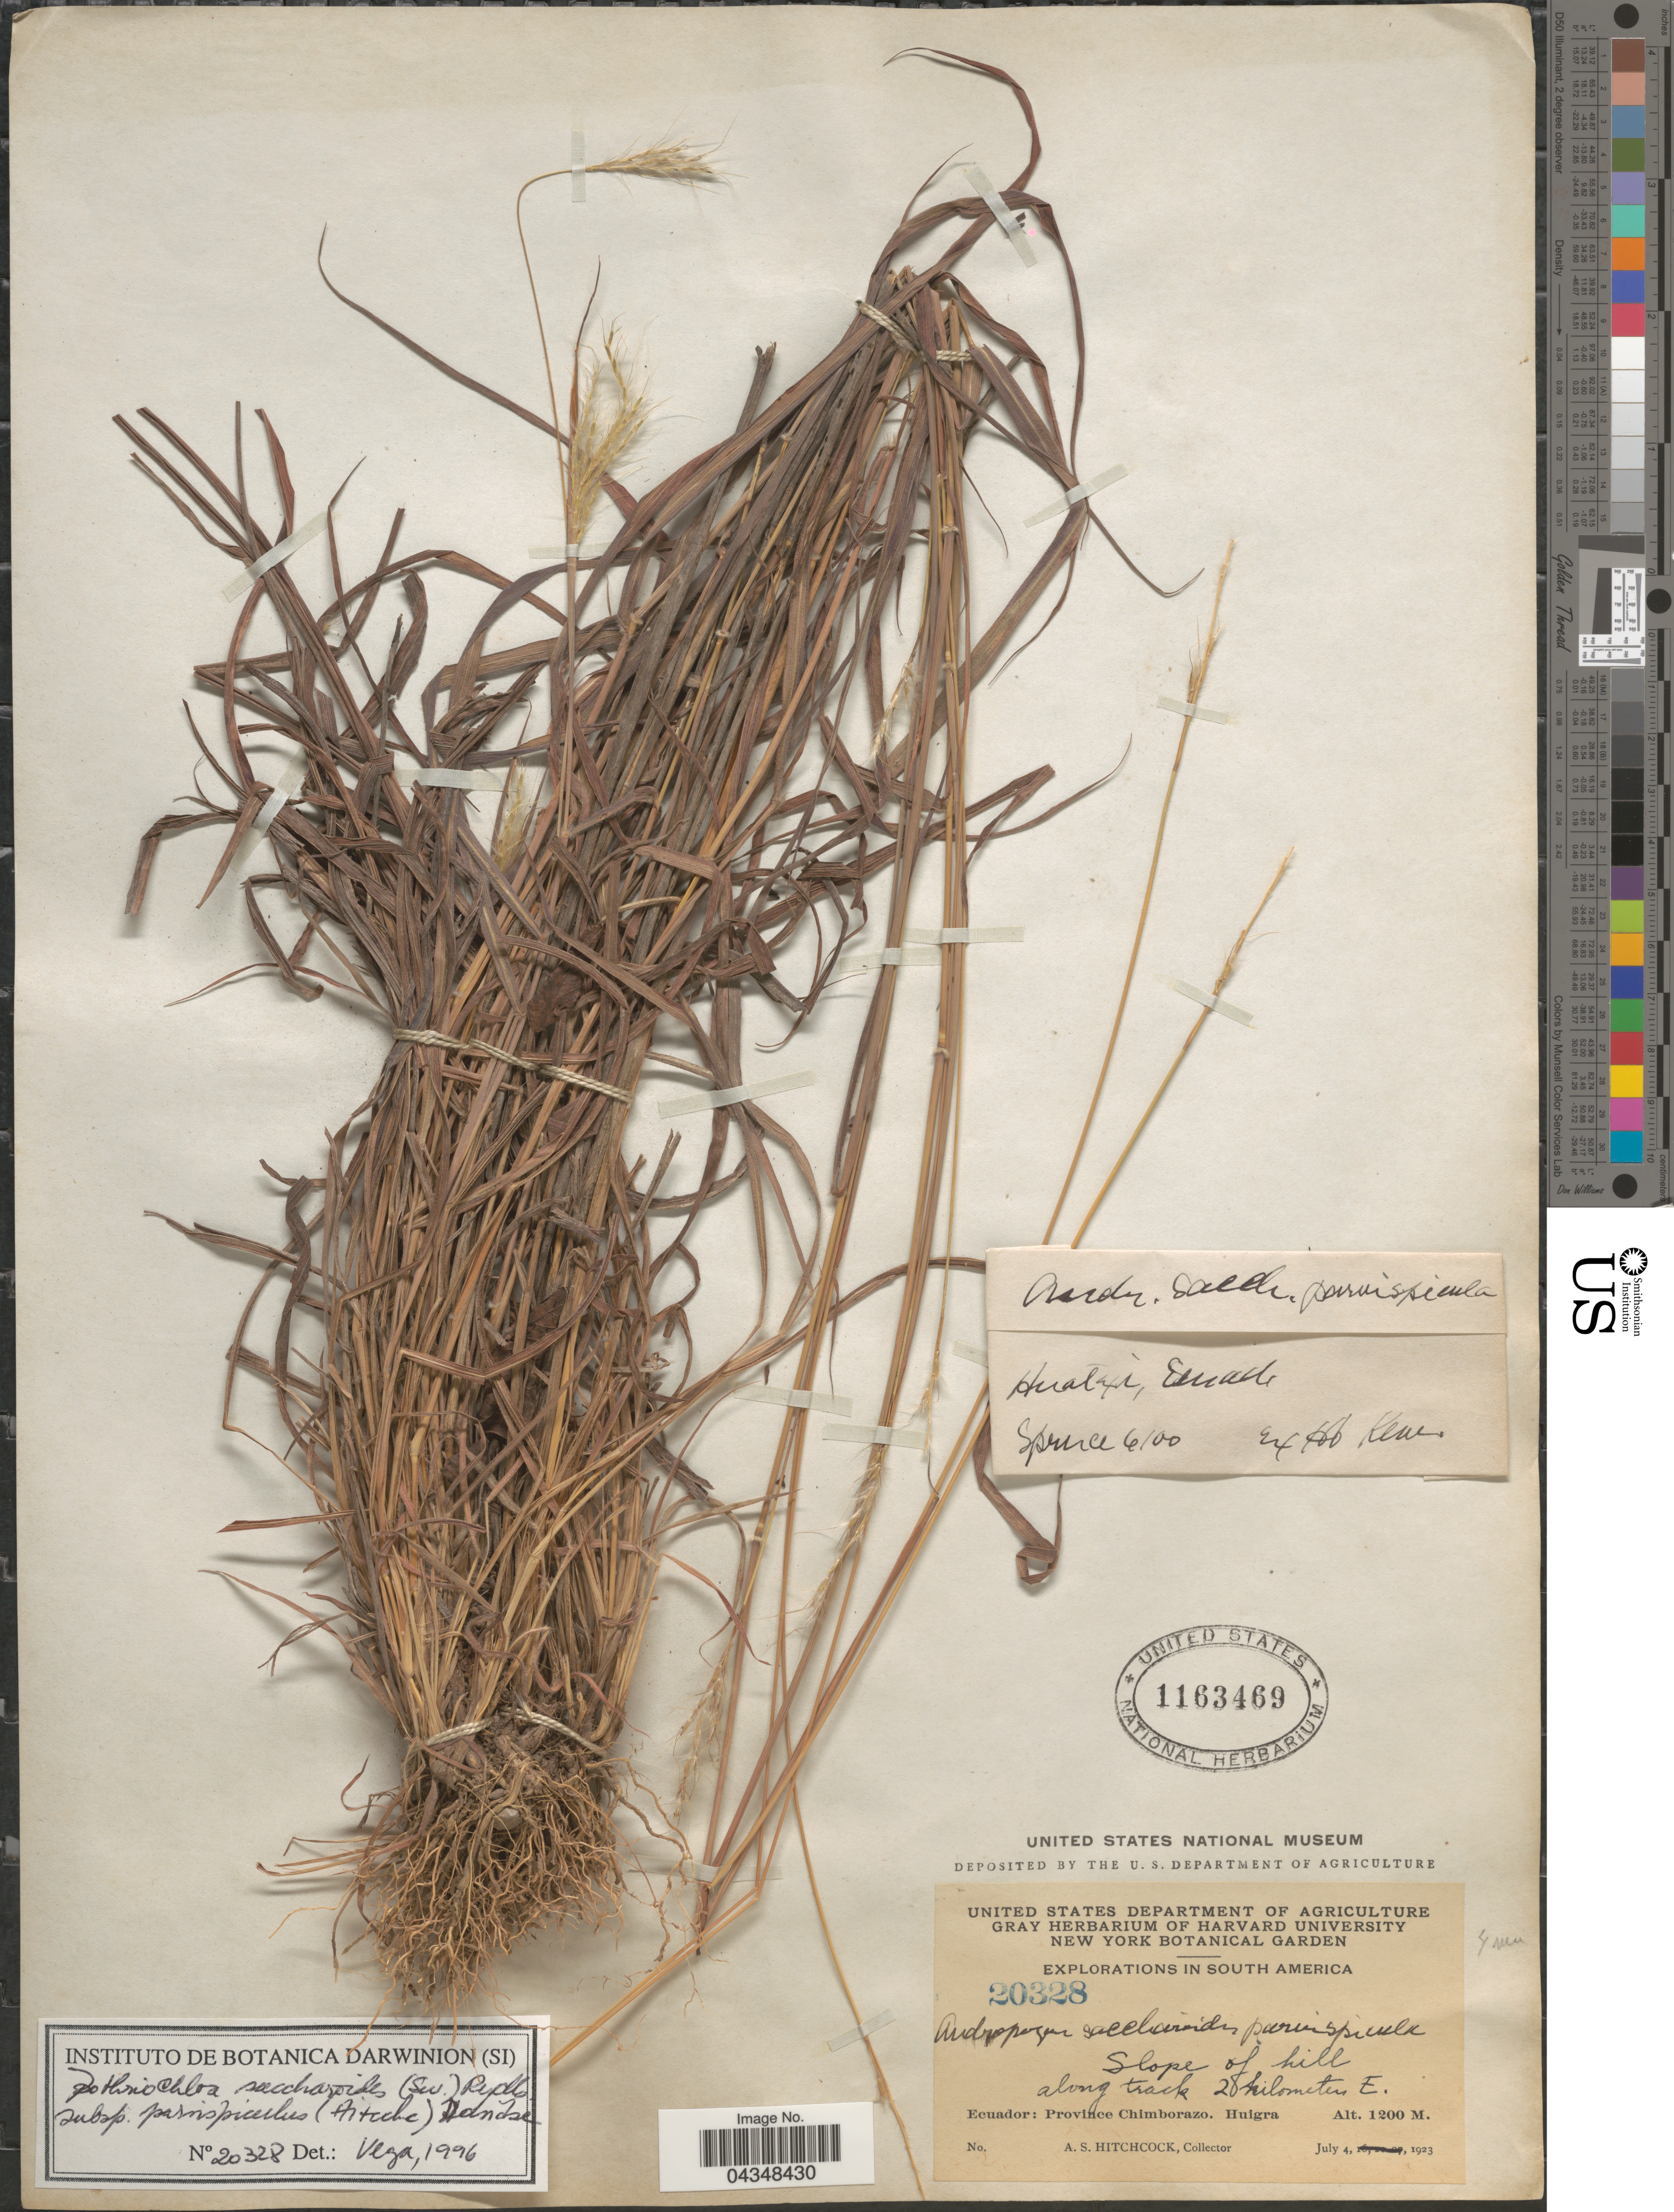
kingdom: Plantae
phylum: Tracheophyta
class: Liliopsida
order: Poales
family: Poaceae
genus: Bothriochloa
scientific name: Bothriochloa saccharoides var. parvispicula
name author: (Hitchc.) Tovar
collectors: A. S. Hitchcock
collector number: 20328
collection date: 1923-07-04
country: Ecuador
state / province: Chimborazo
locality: Explorations in South America. Slope of hill along track 2 kilometer E. Huigra.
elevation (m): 1200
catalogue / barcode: US 1163469